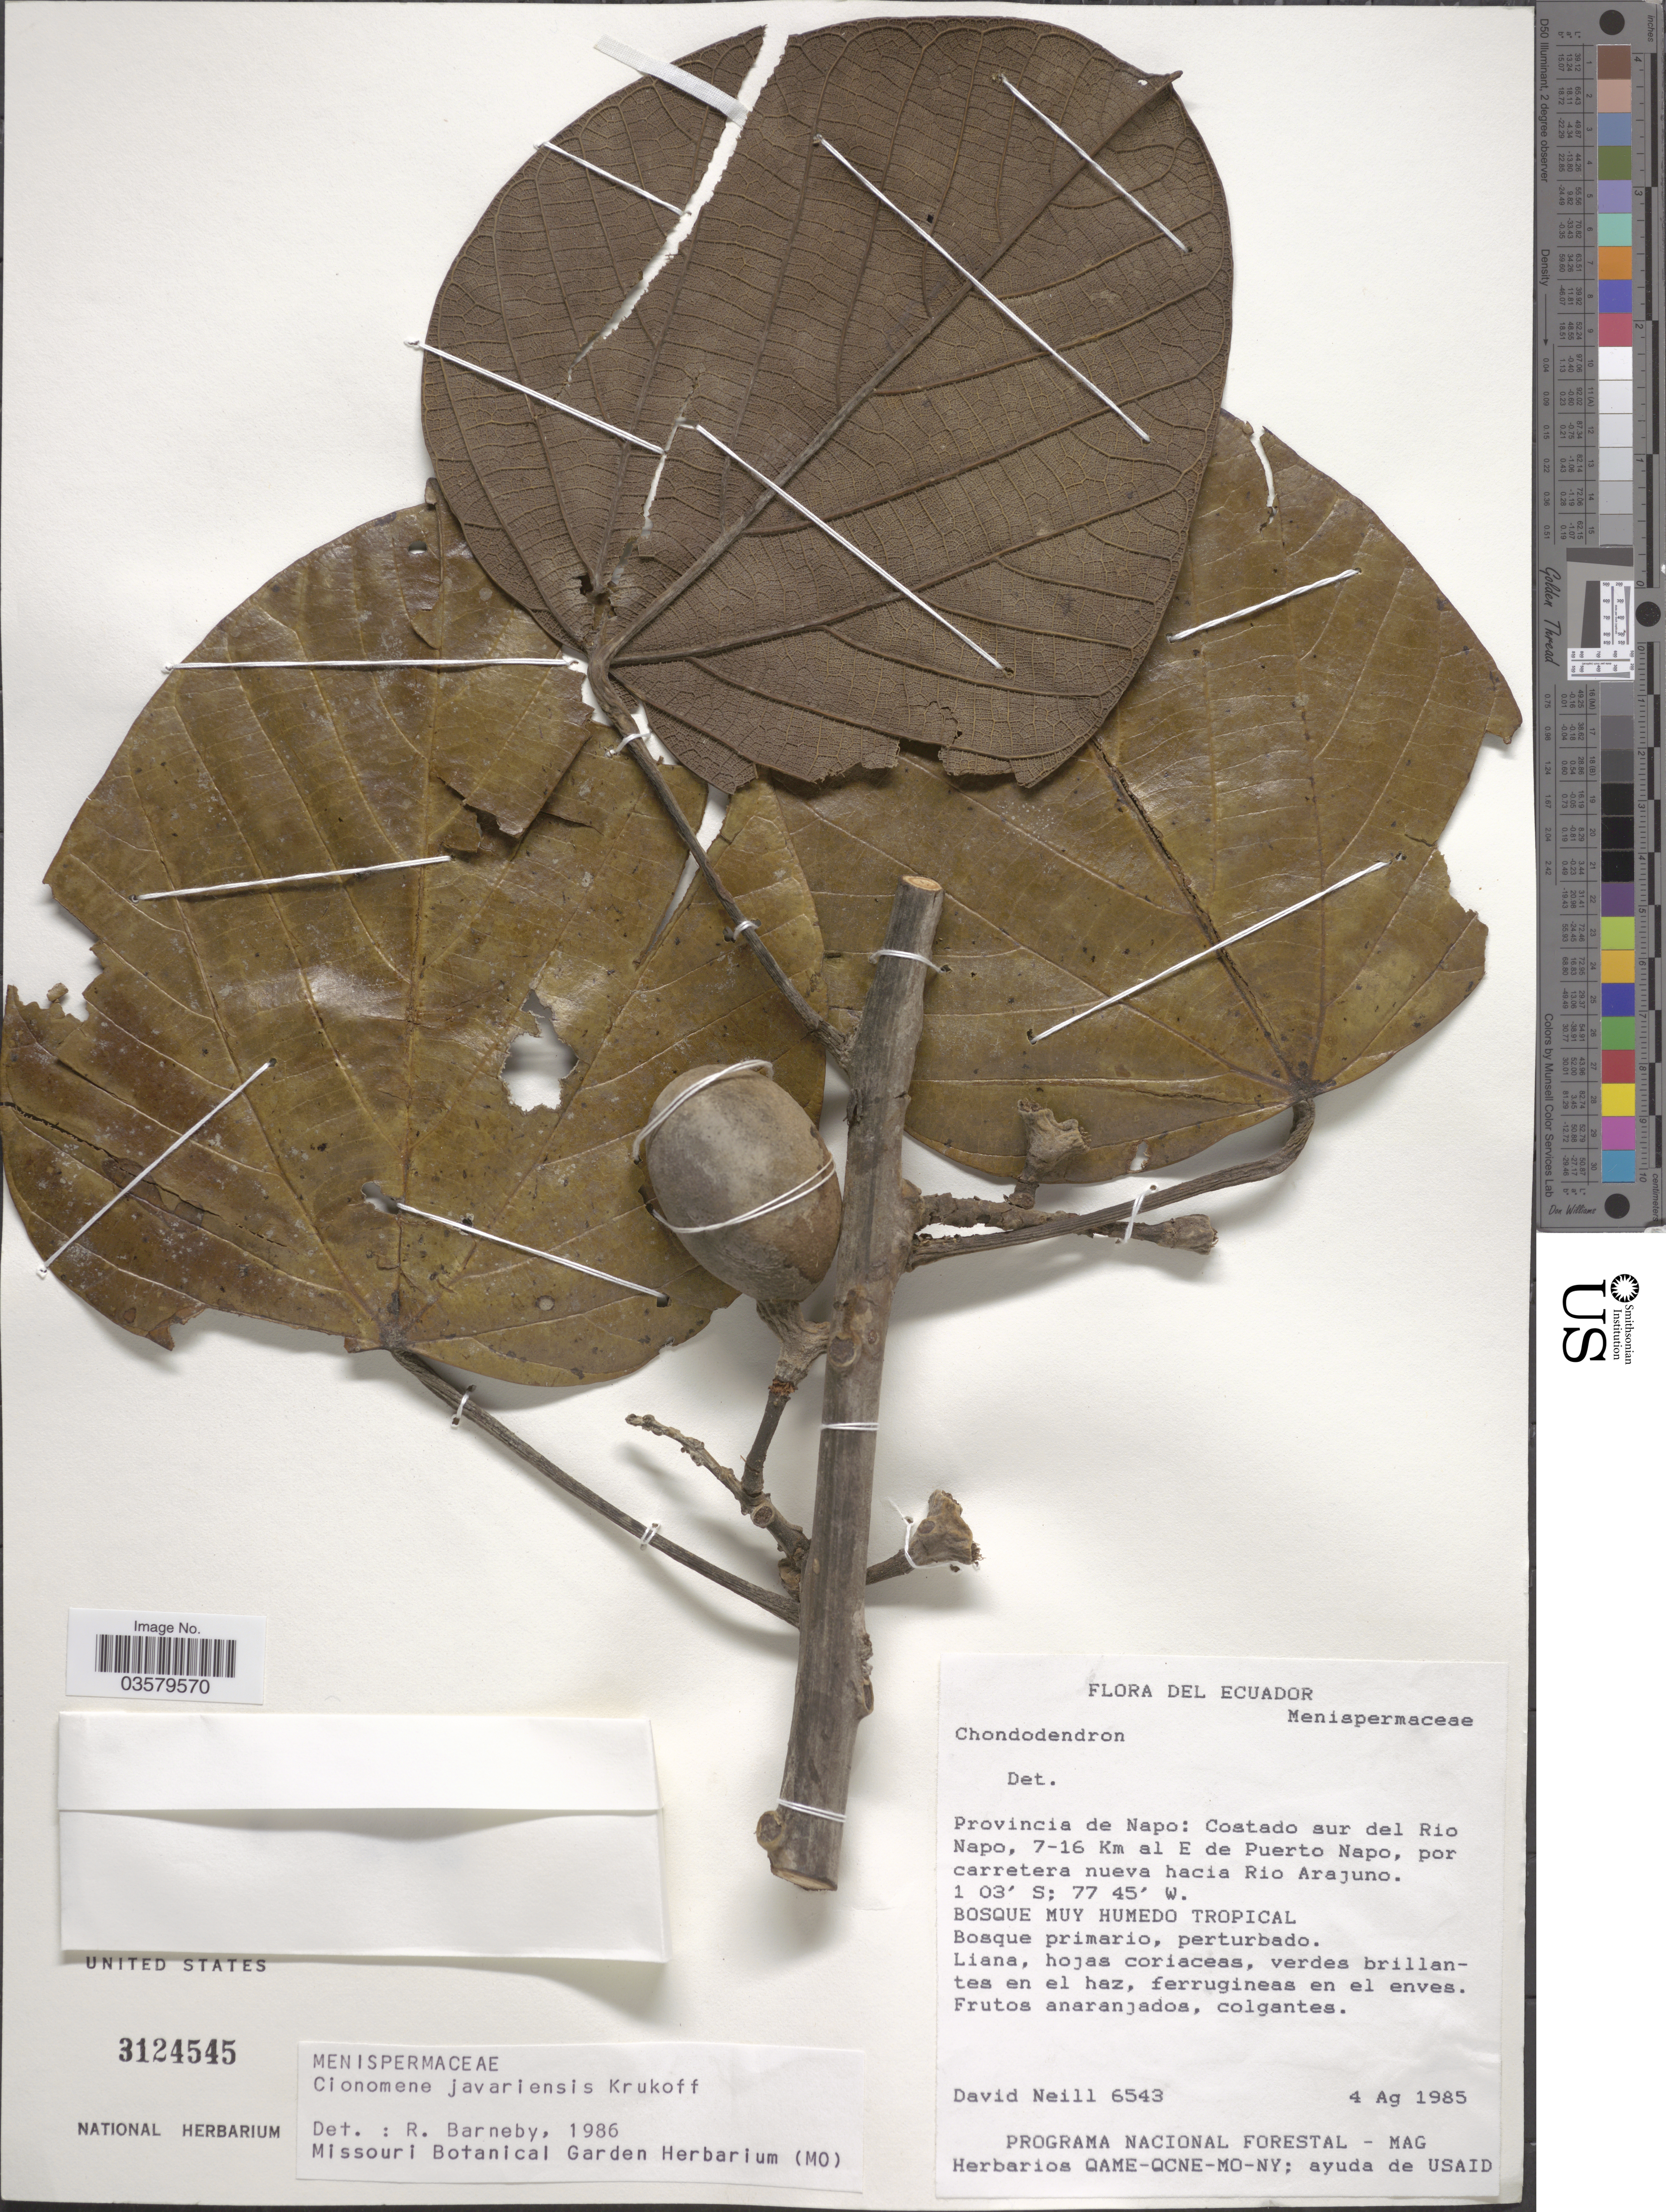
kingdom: Plantae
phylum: Tracheophyta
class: Magnoliopsida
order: Ranunculales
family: Menispermaceae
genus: Elephantomene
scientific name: Elephantomene eburnea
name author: Barneby & Krukoff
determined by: Strong, Mark T., (BOT), Smithsonian Institution - National Museum of Natural History (UNITED STATES)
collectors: D. Neill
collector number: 6543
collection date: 1985-08-04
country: Ecuador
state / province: Napo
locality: Costado sur del Rio Napo, 7-16 Km al E de Puerto Napo, por carretera nueva hacia Rio Arajuno.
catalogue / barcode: US 3124545